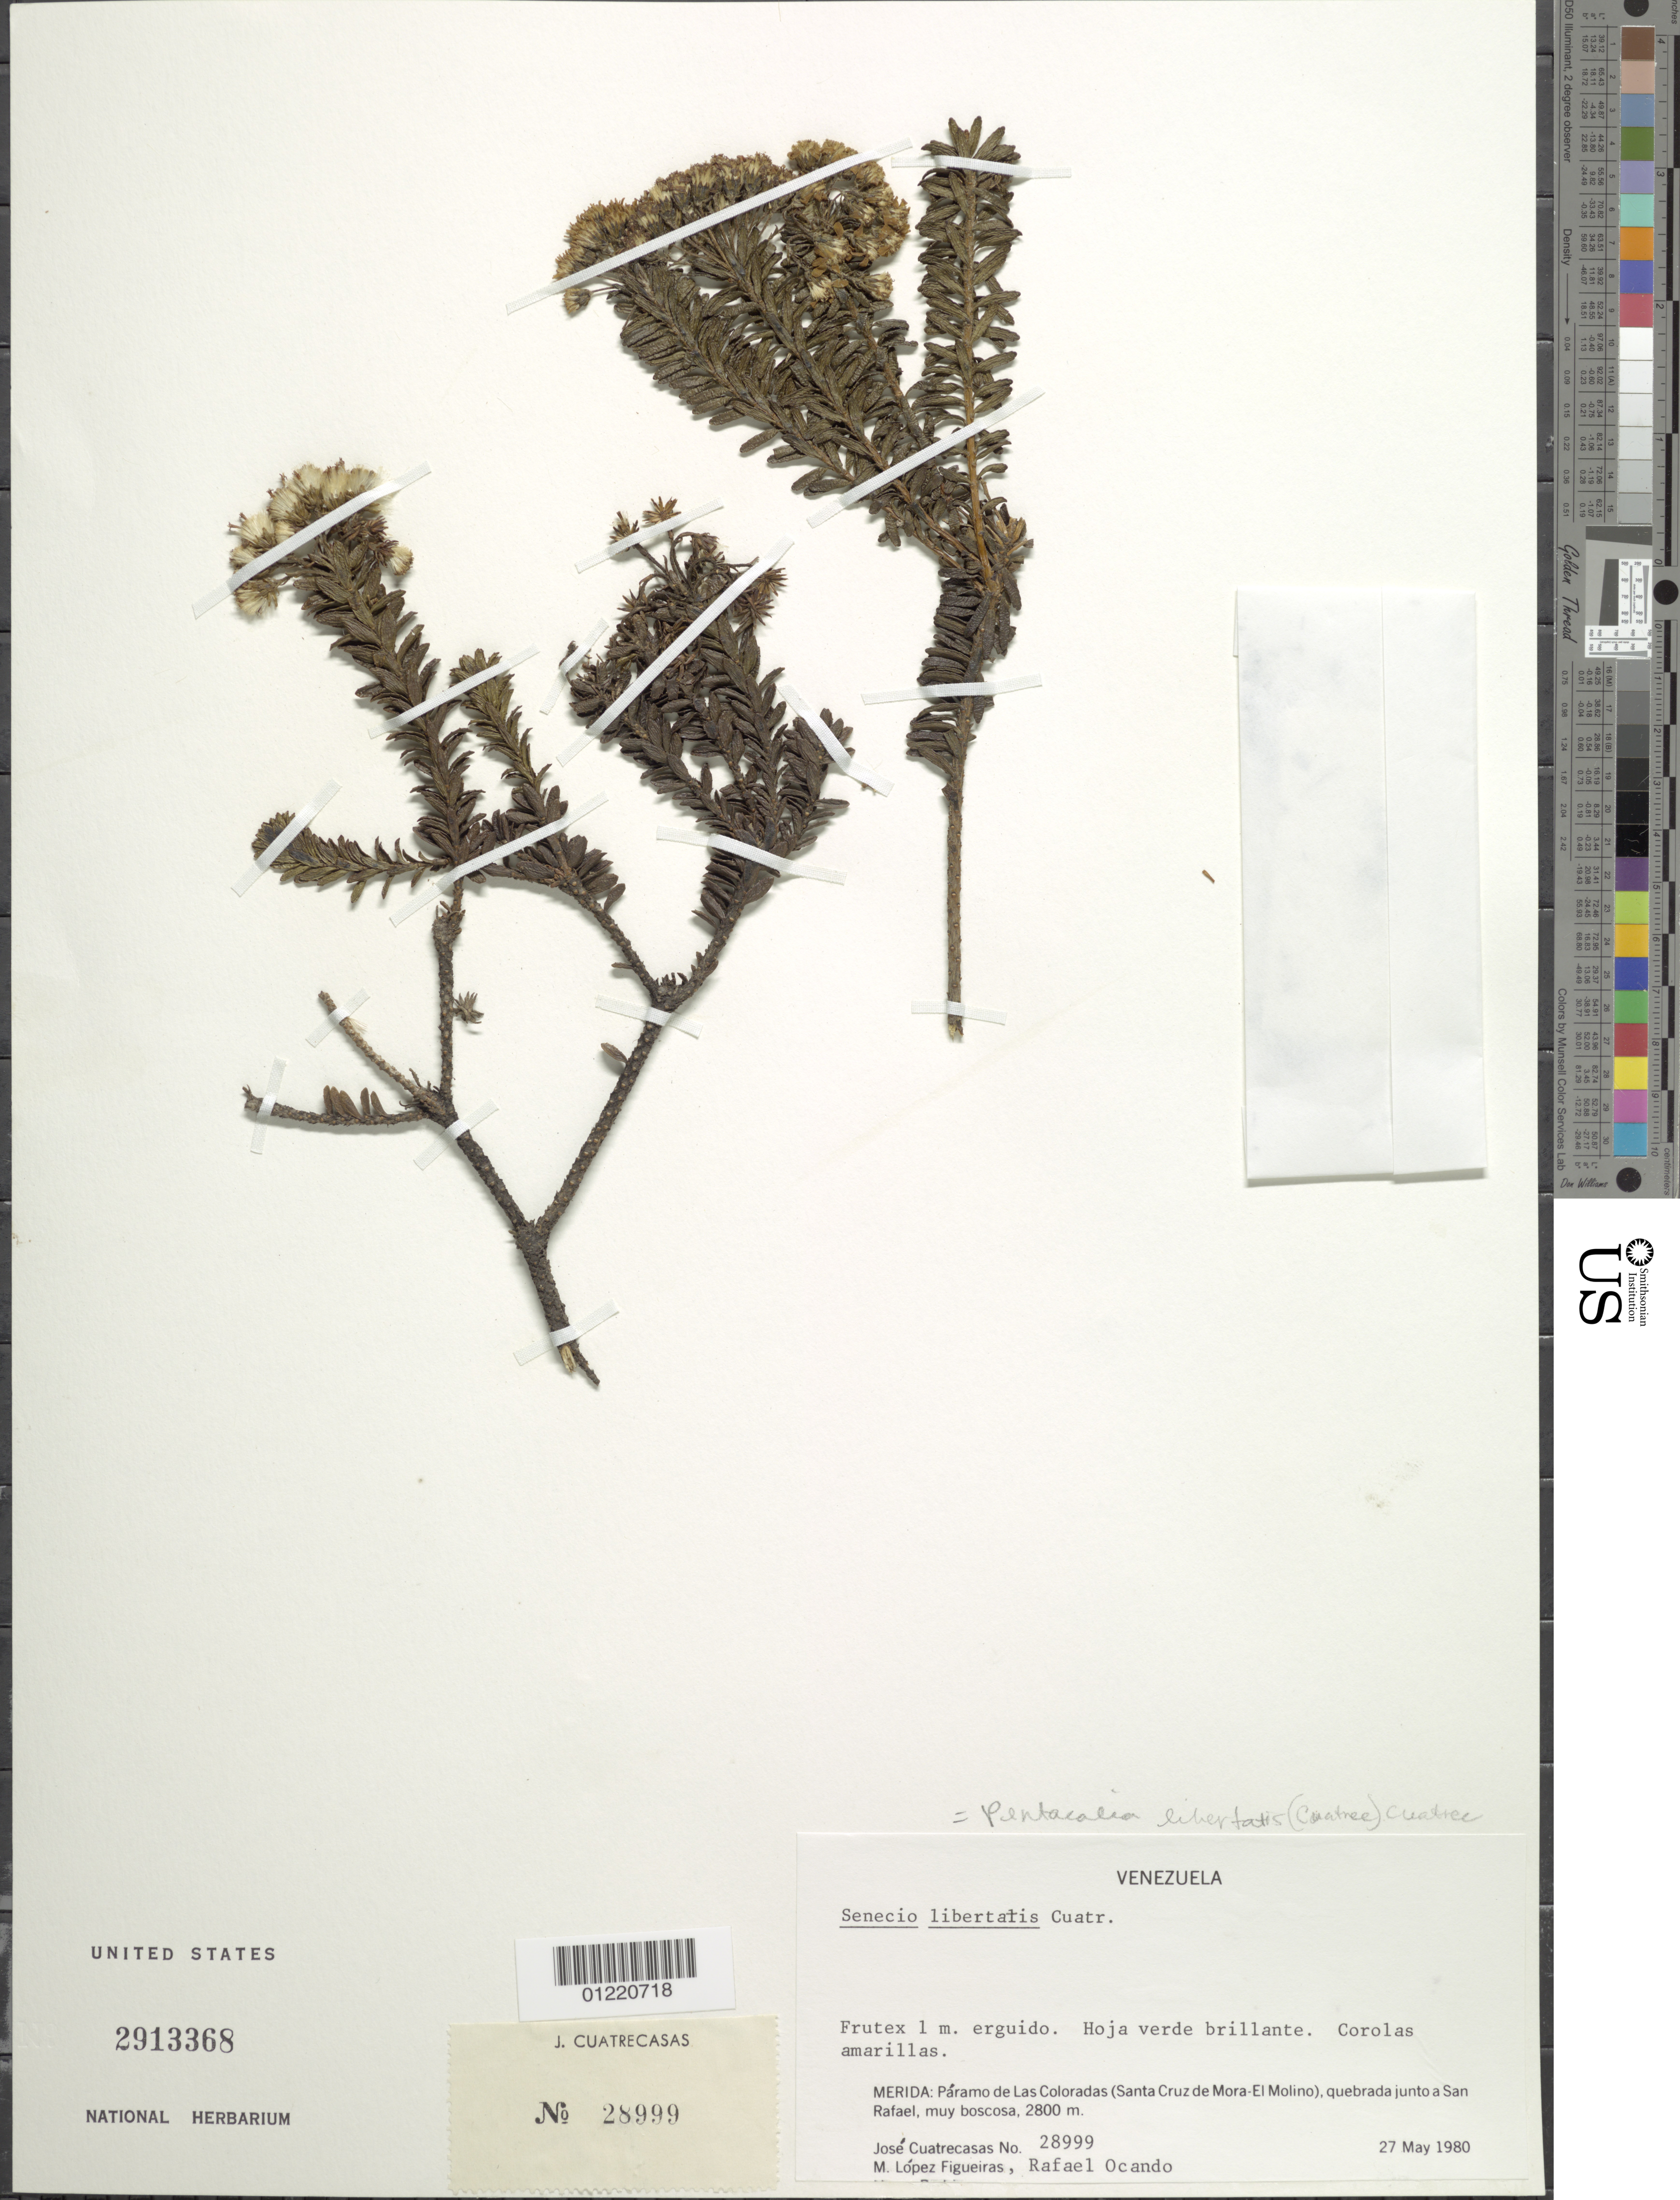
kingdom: Plantae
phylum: Tracheophyta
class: Magnoliopsida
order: Asterales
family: Asteraceae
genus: Pentacalia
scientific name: Pentacalia libertatis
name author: (Cuatrec.) Cuatrec.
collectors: J. Cuatrecasas, M. López Figueiras & R. Ocando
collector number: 28999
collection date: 1980-05-27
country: Venezuela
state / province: Mérida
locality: Merida: Páramo de Las Coloradas (Santa Cruz de Mora El Molino), quebrada junto a San Rafael, muy boscosa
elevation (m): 2800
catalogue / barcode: US 2913368